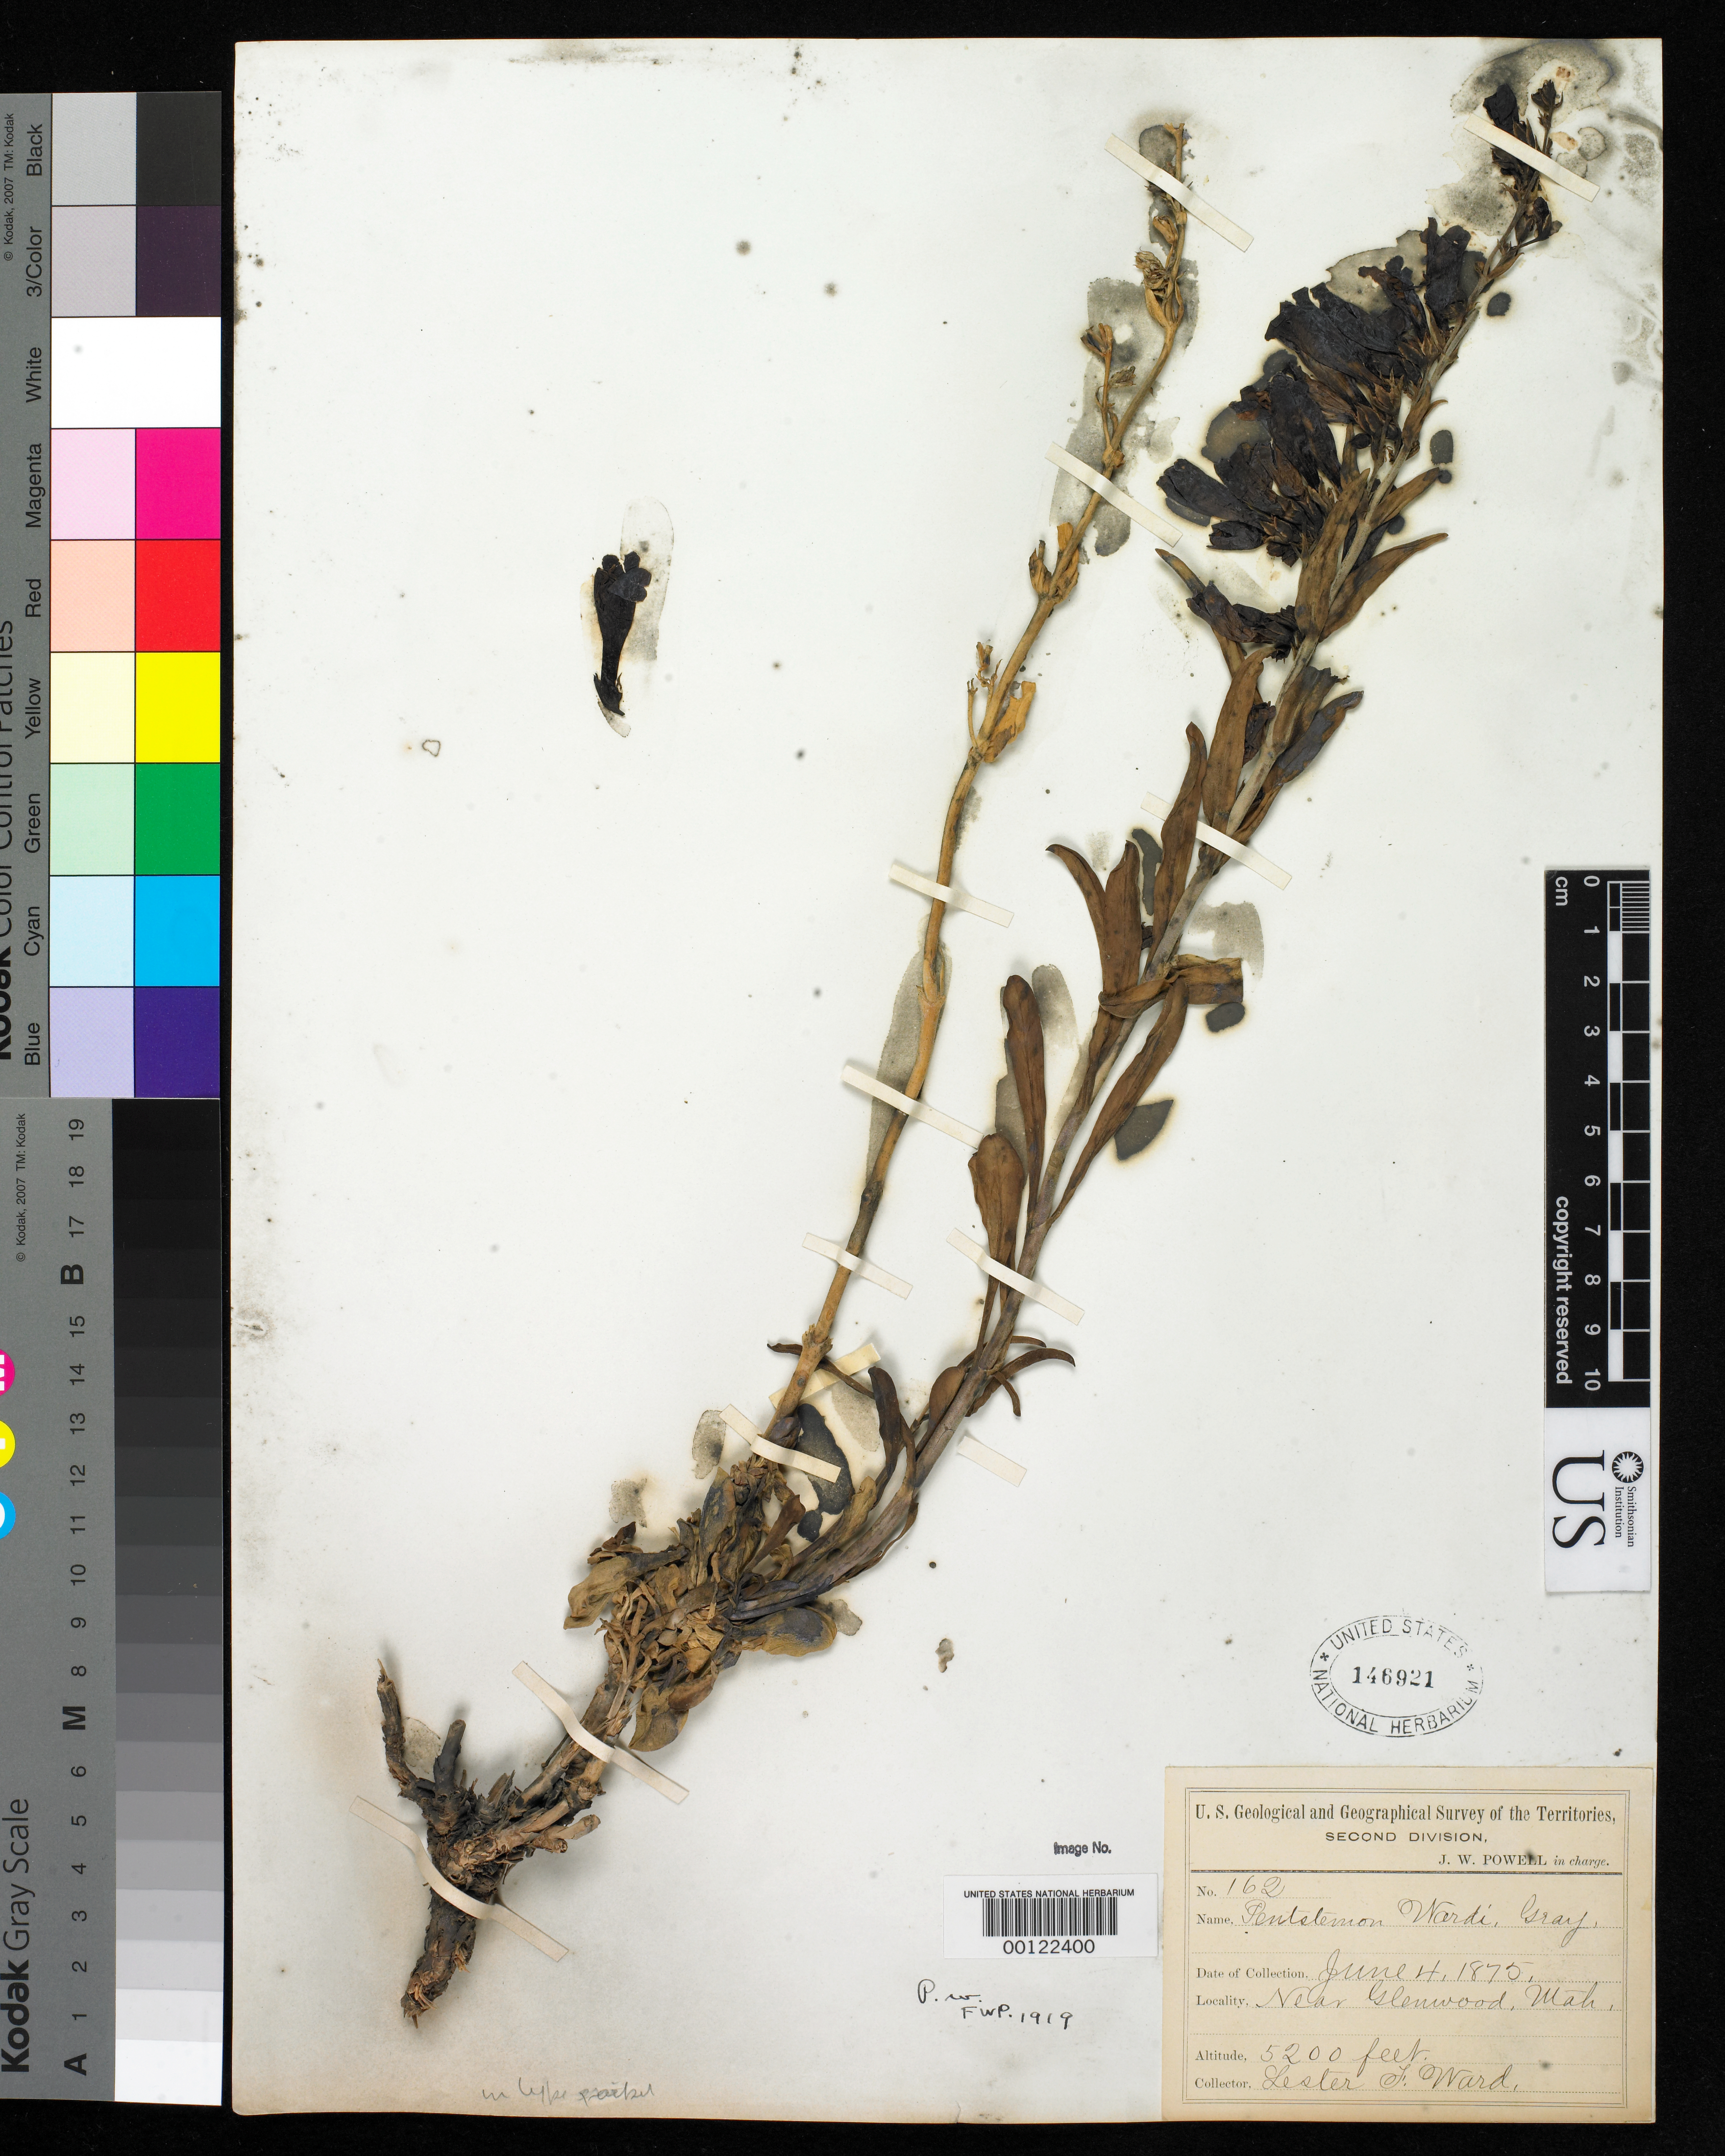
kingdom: Plantae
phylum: Tracheophyta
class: Magnoliopsida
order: Lamiales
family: Plantaginaceae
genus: Penstemon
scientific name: Penstemon wardii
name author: A. Gray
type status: Isotype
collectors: L. F. Ward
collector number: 162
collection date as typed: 04 Jun 1875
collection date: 1875-06-04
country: United States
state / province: Utah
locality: Glenwood; alt. 5300 ft.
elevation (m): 1615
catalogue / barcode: US 146921